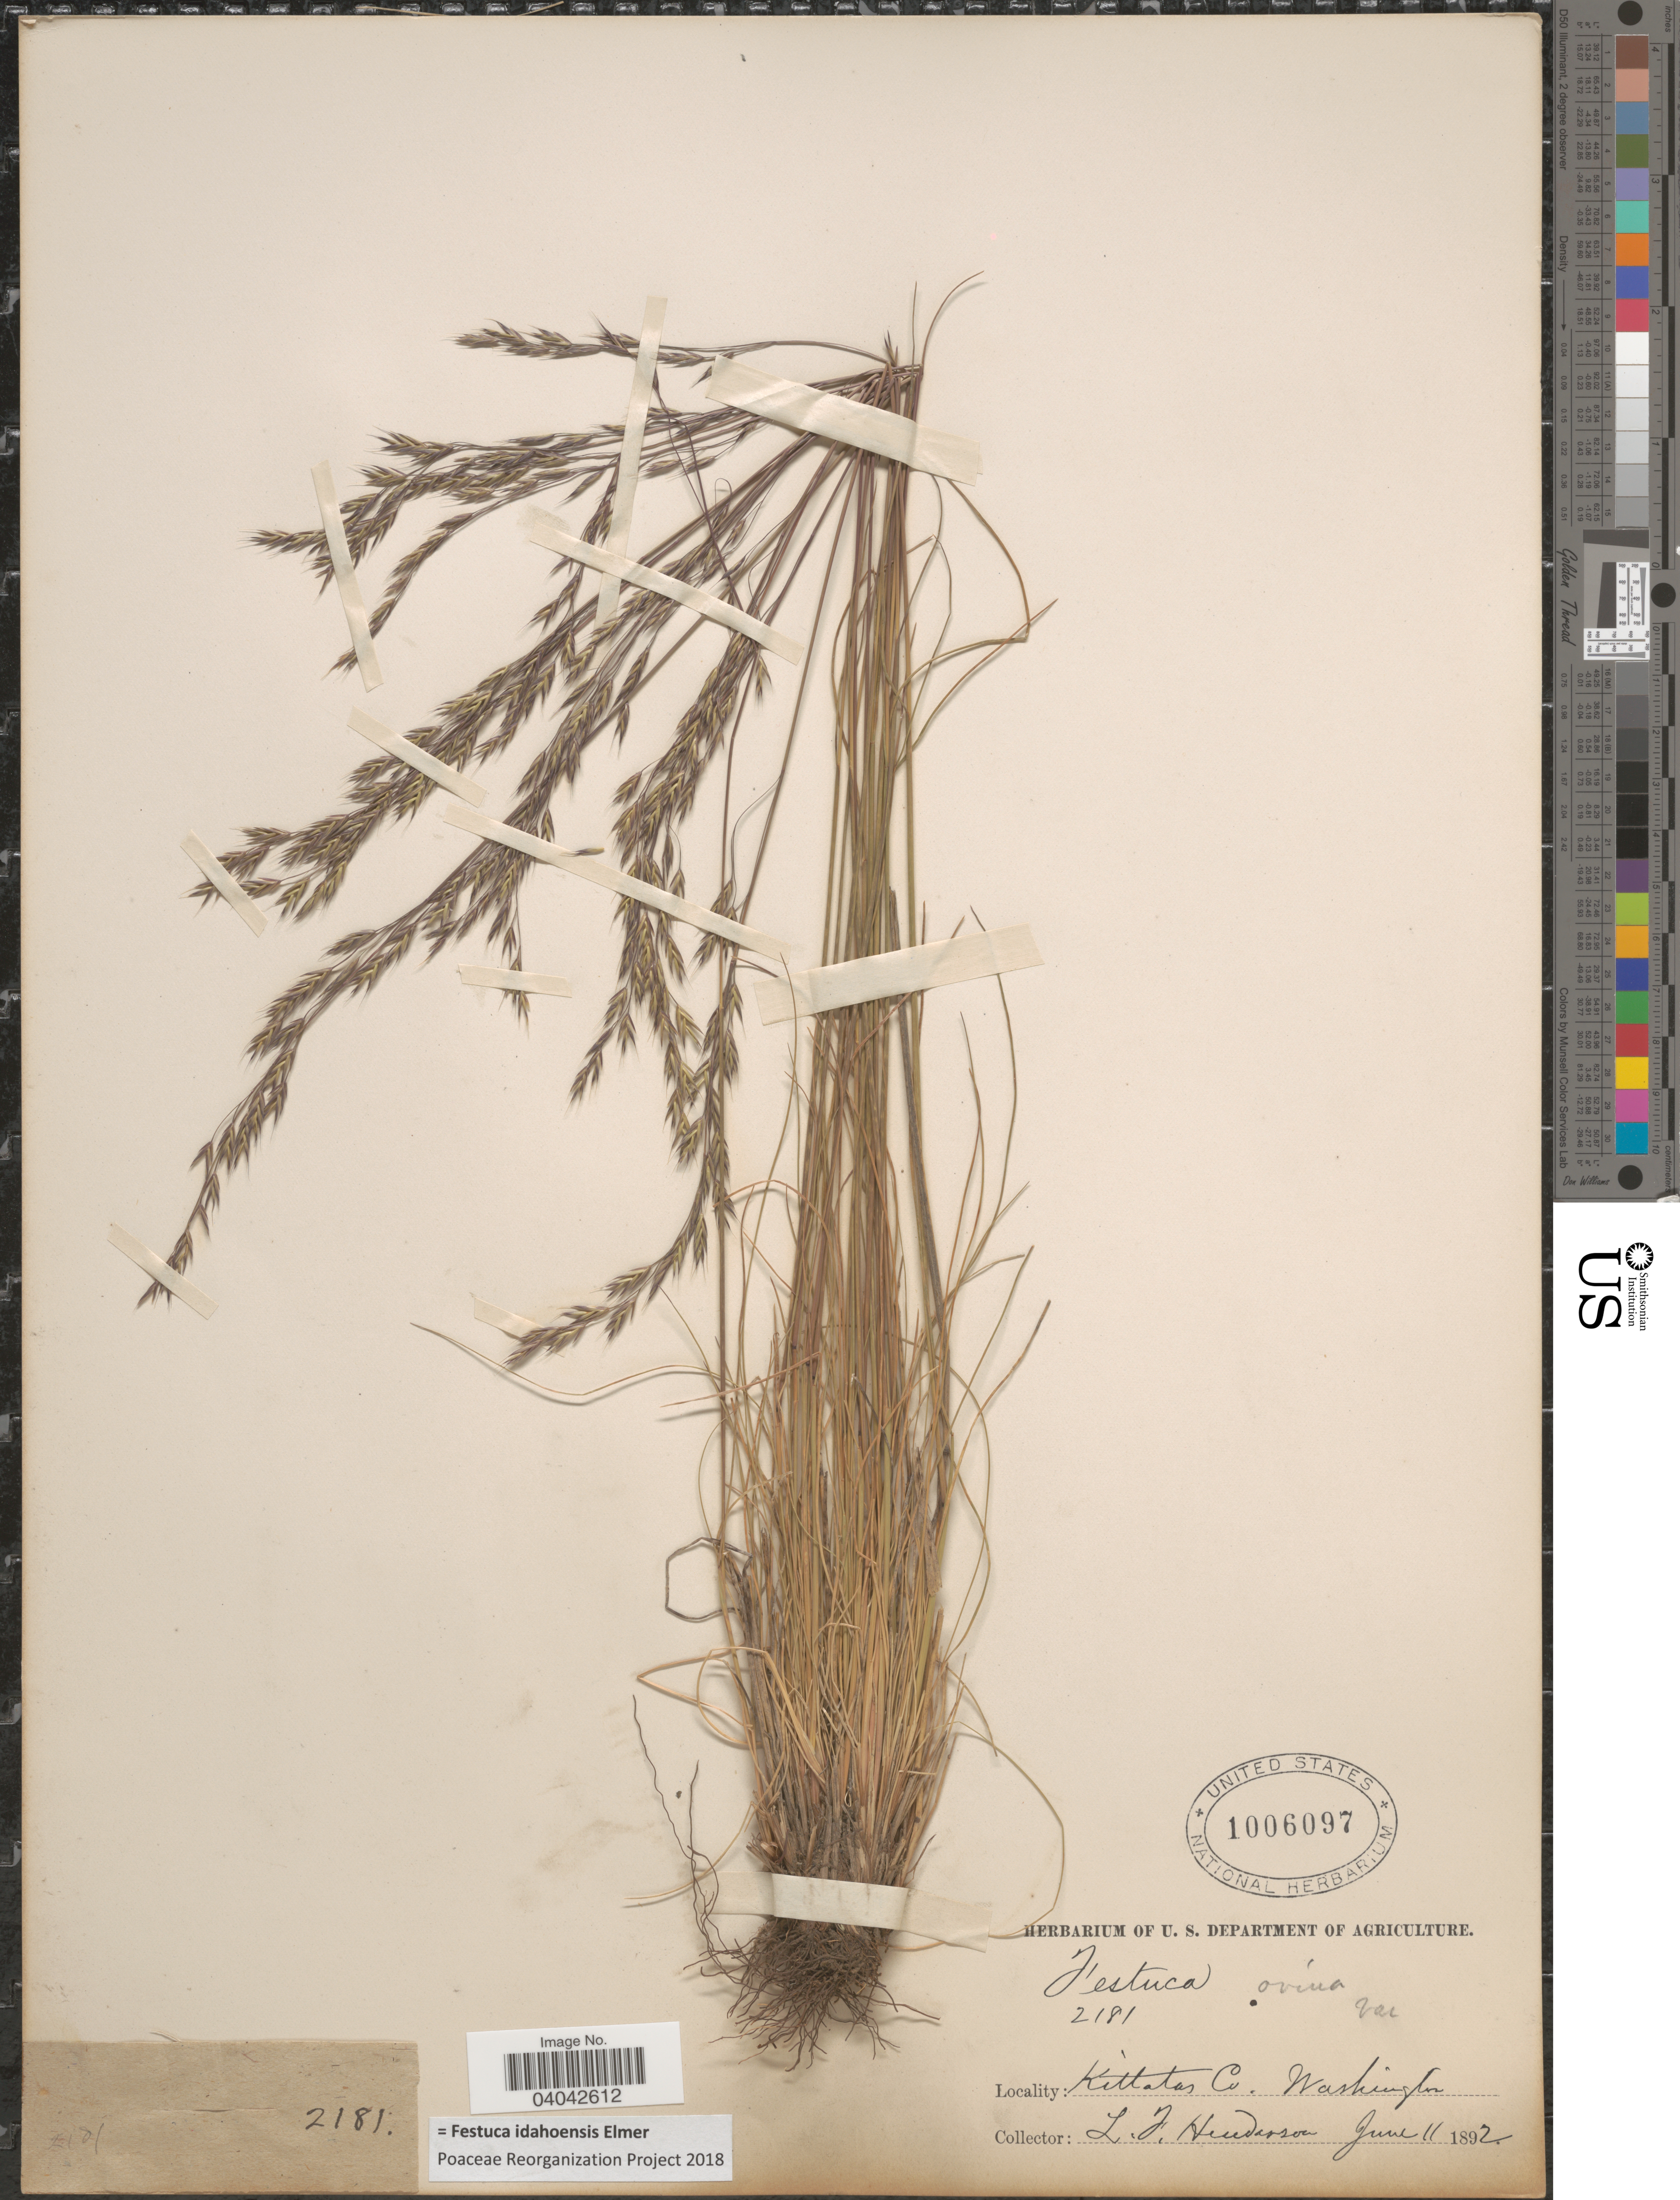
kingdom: Plantae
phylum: Tracheophyta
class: Liliopsida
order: Poales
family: Poaceae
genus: Festuca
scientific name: Festuca idahoensis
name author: Elmer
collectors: L. Henderson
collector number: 2181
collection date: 1892-06-11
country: United States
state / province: Washington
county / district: Kittitas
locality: Kittitas Co.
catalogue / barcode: US 1006097